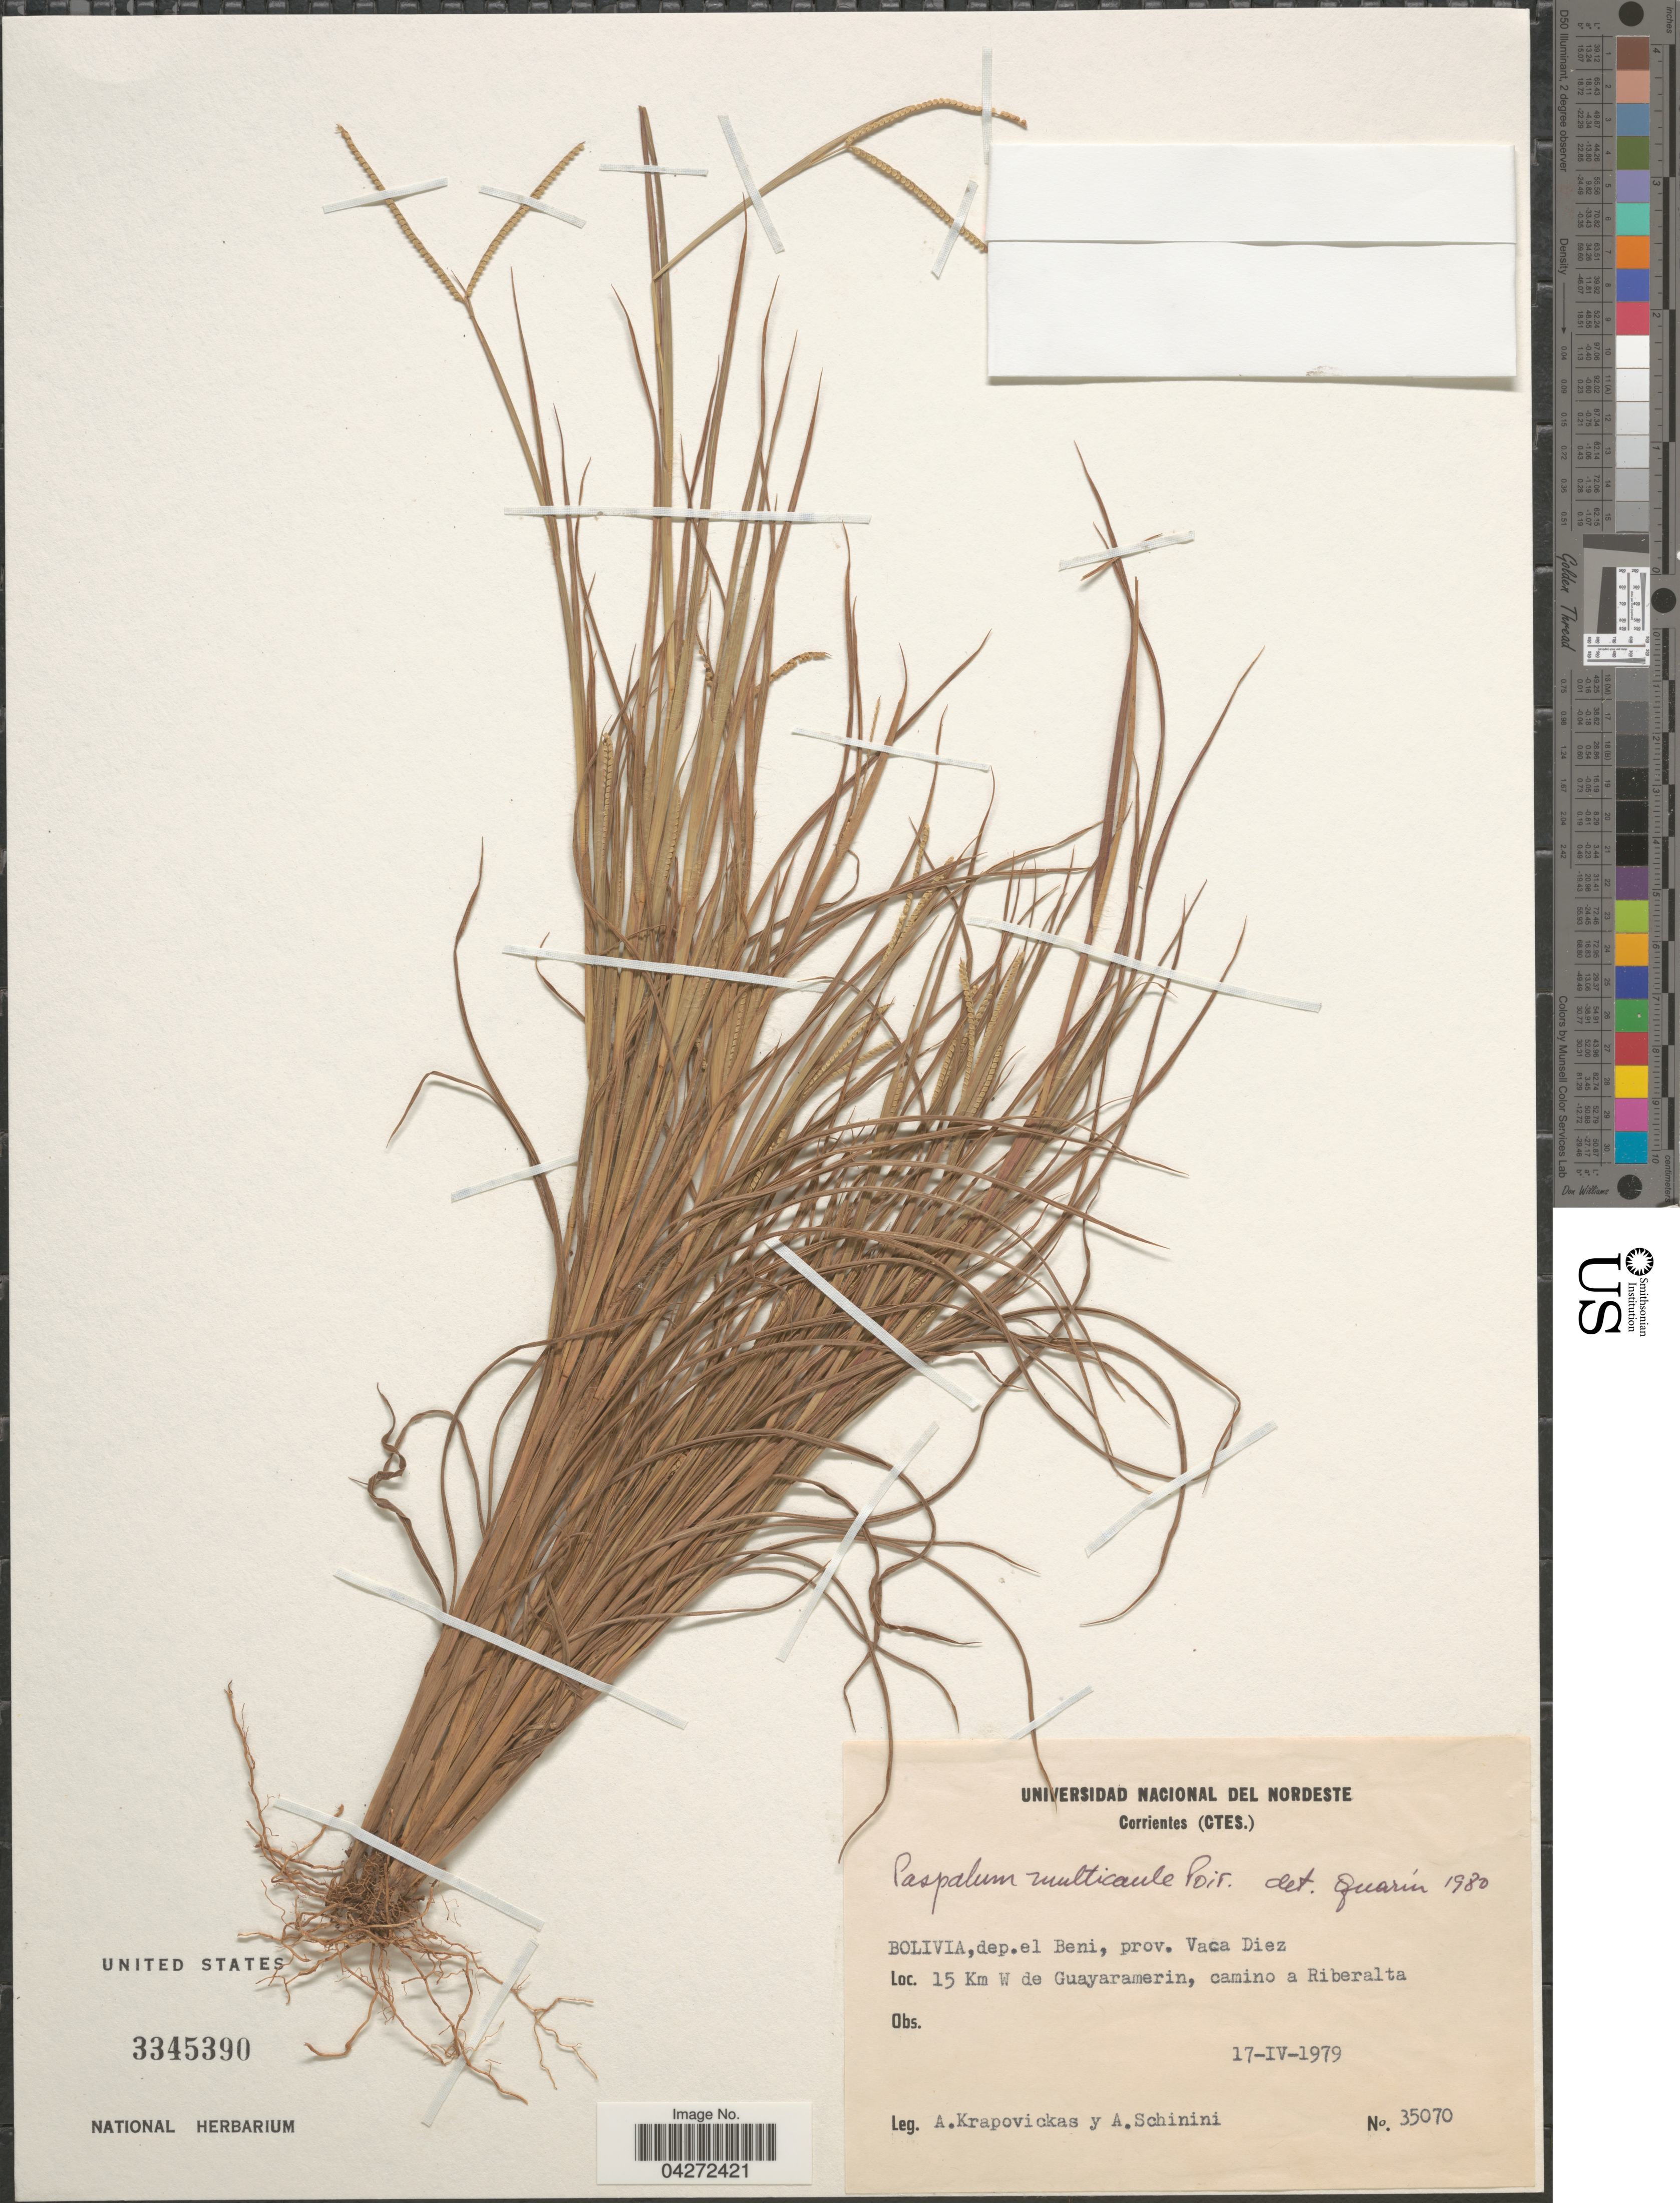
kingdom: Plantae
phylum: Tracheophyta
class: Liliopsida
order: Poales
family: Poaceae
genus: Paspalum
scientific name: Paspalum multicaule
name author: Poir.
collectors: A. Krapovickas & A. Schinini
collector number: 35070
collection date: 1979-04-17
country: Bolivia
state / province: Beni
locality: Dep. el Beni, prov. Vaca Diez. 15 Km W de Guayaramerin, camino a Riberalta.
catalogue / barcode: US 3345390